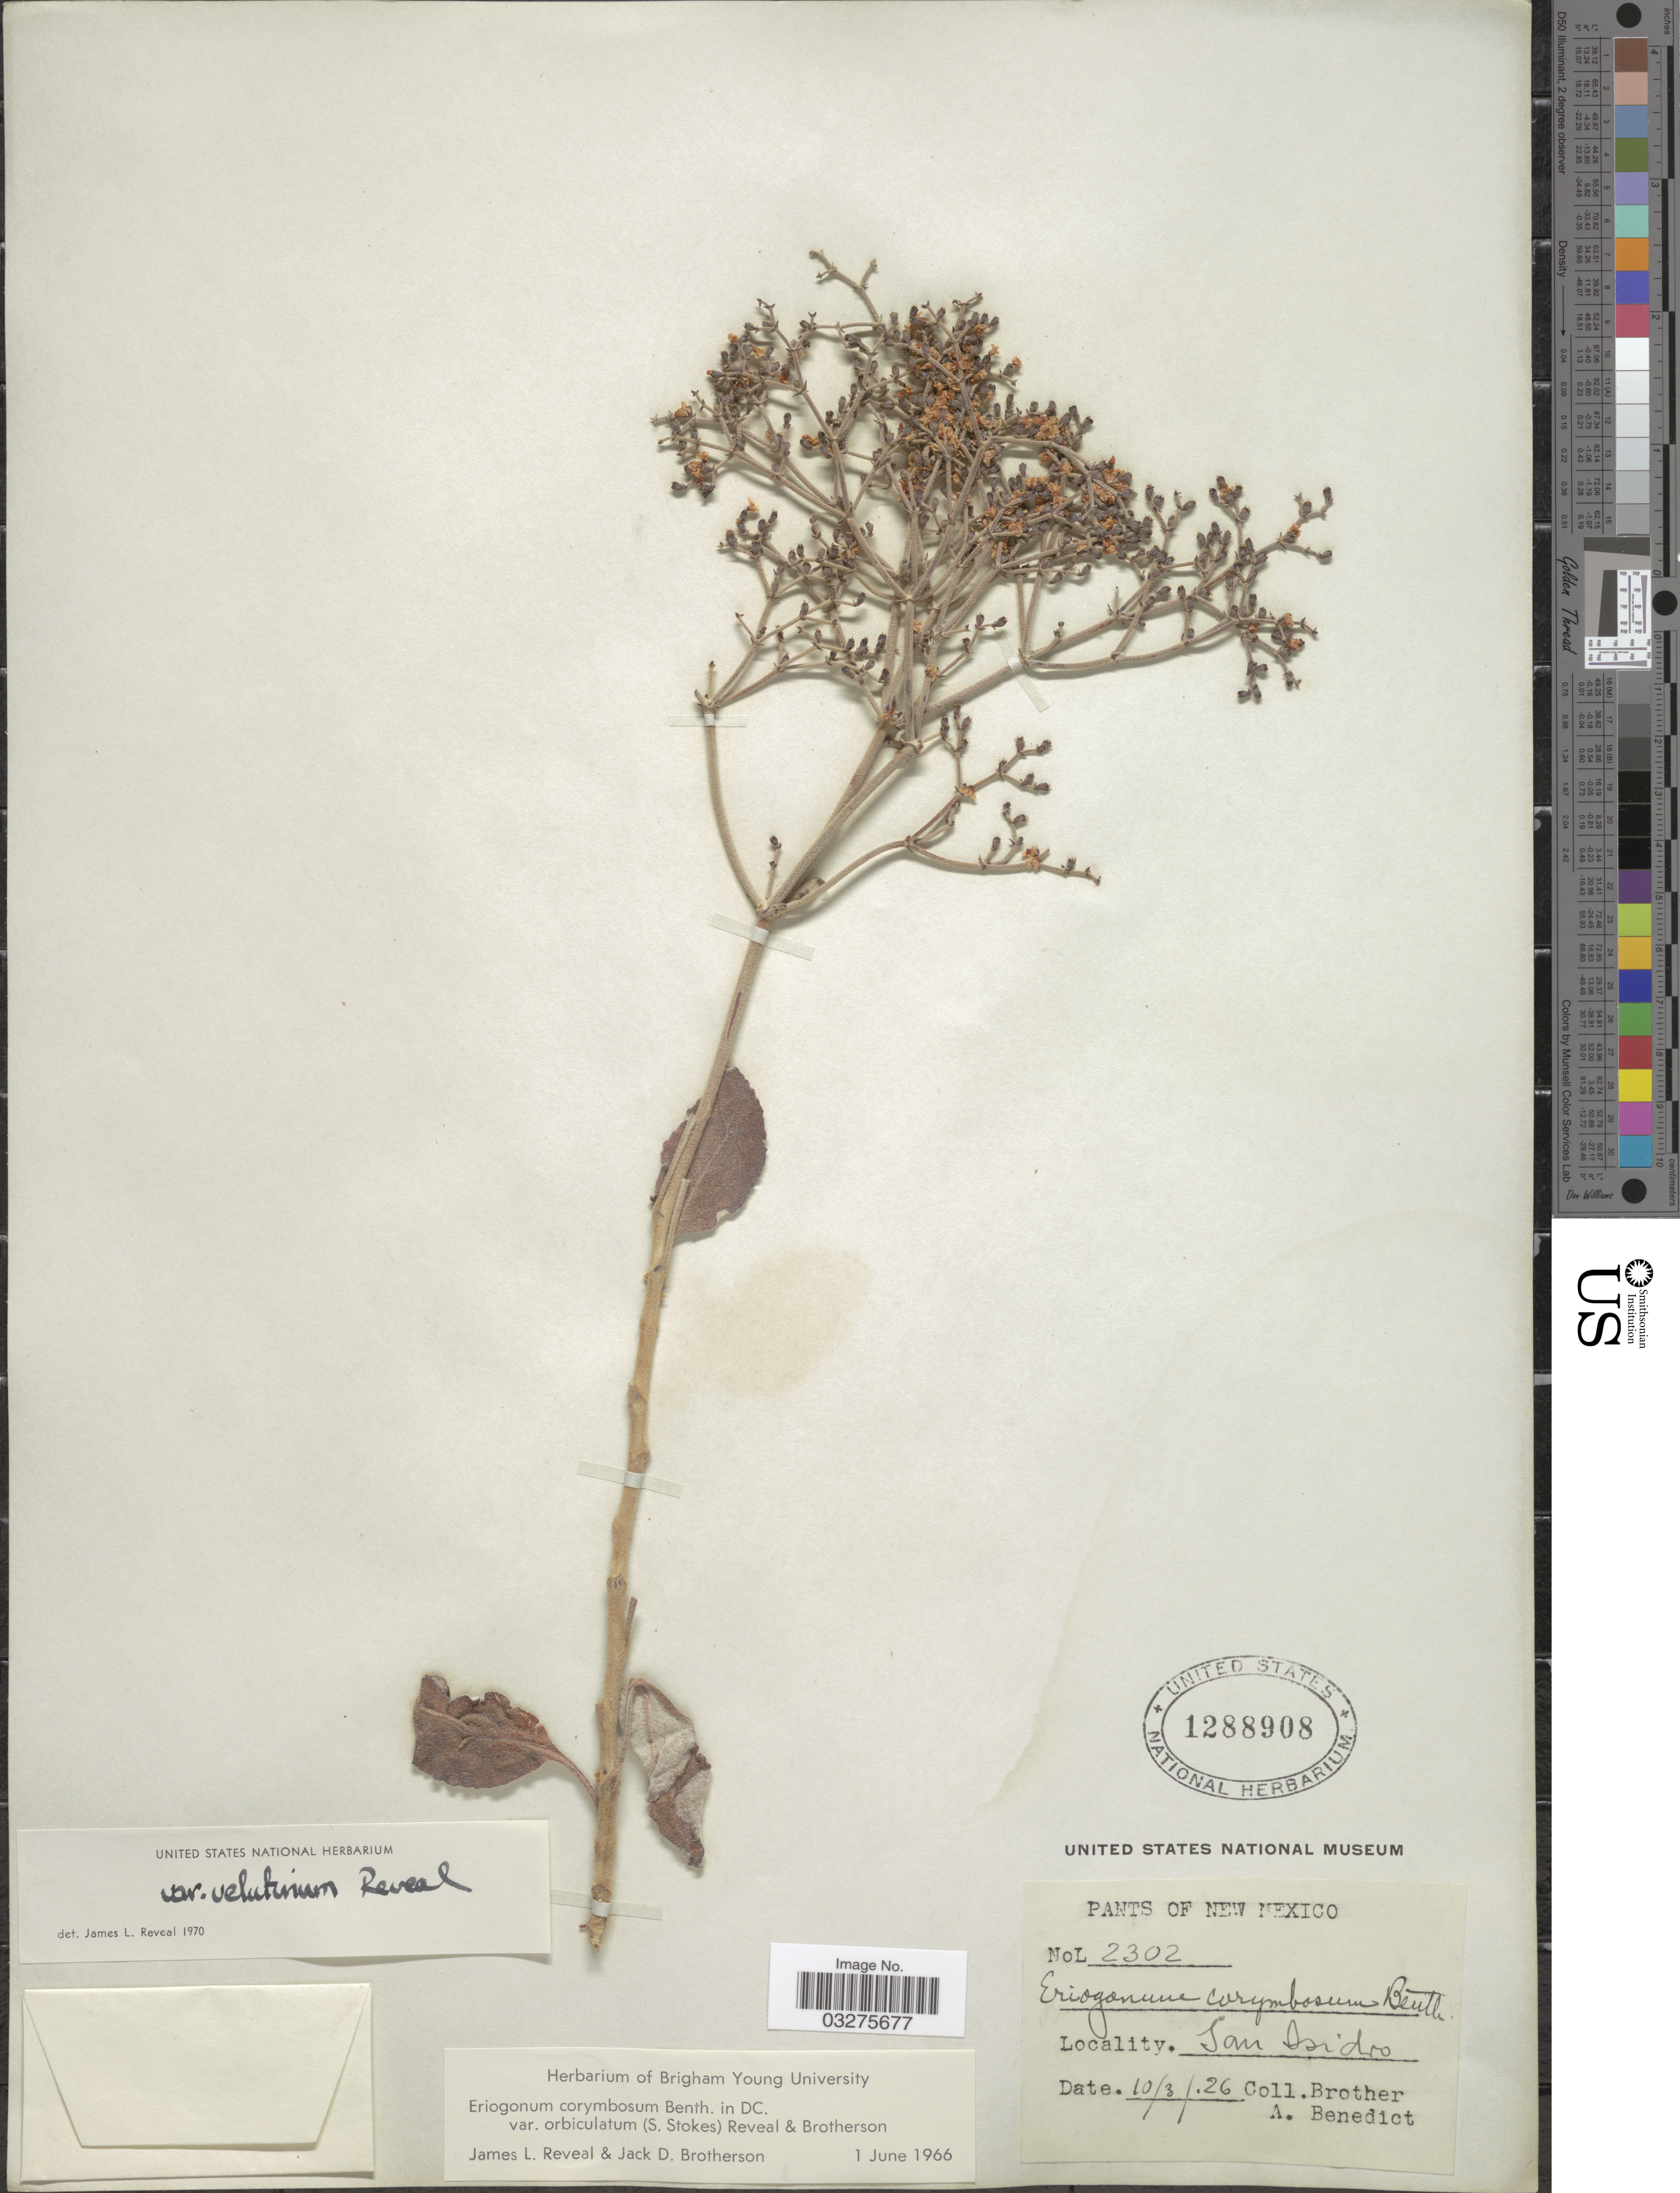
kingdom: Plantae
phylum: Tracheophyta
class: Magnoliopsida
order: Caryophyllales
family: Polygonaceae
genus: Eriogonum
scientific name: Eriogonum corymbosum var. velutinum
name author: Reveal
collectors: Bro. A. Benedict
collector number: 2302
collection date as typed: Transcribed d/m/y: 3/10/26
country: United States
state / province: New Mexico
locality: San Isidro.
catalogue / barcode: US 1288908